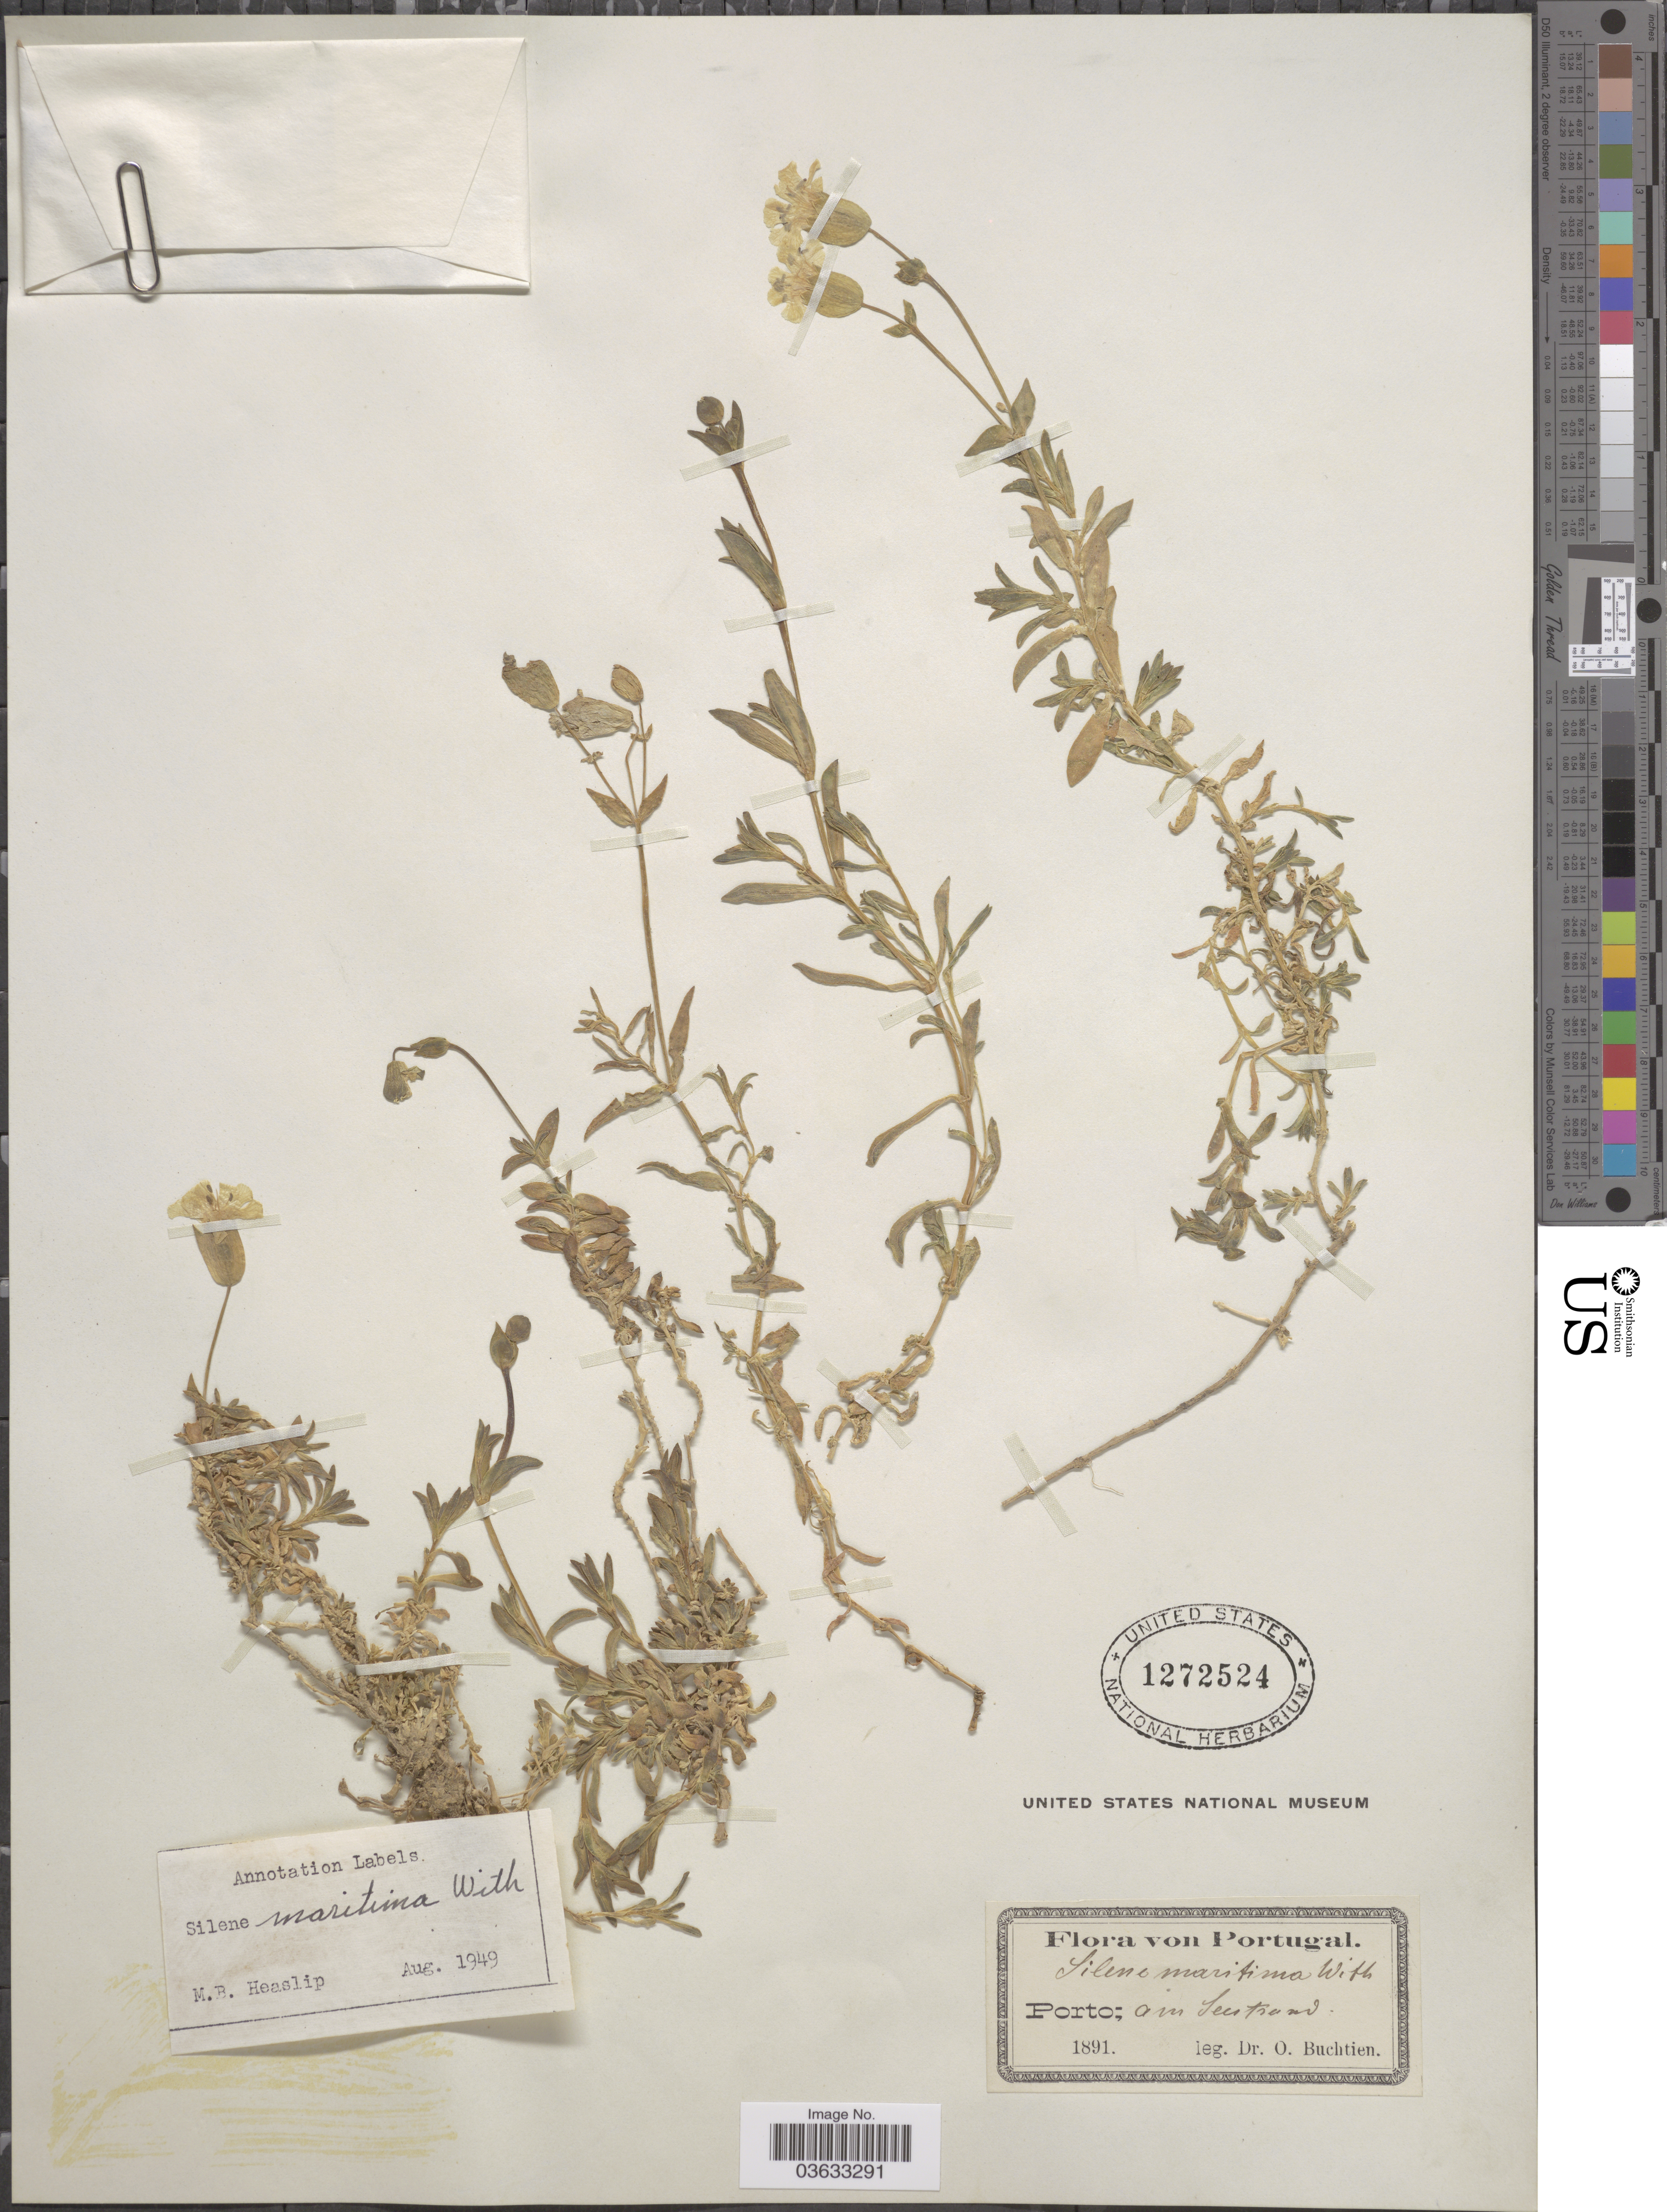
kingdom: Plantae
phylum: Tracheophyta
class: Magnoliopsida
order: Caryophyllales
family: Caryophyllaceae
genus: Silene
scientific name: Silene maritima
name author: With.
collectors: O. Buchtien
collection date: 1891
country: Portugal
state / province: Porto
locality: Am Seestrand.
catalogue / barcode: US 1272524